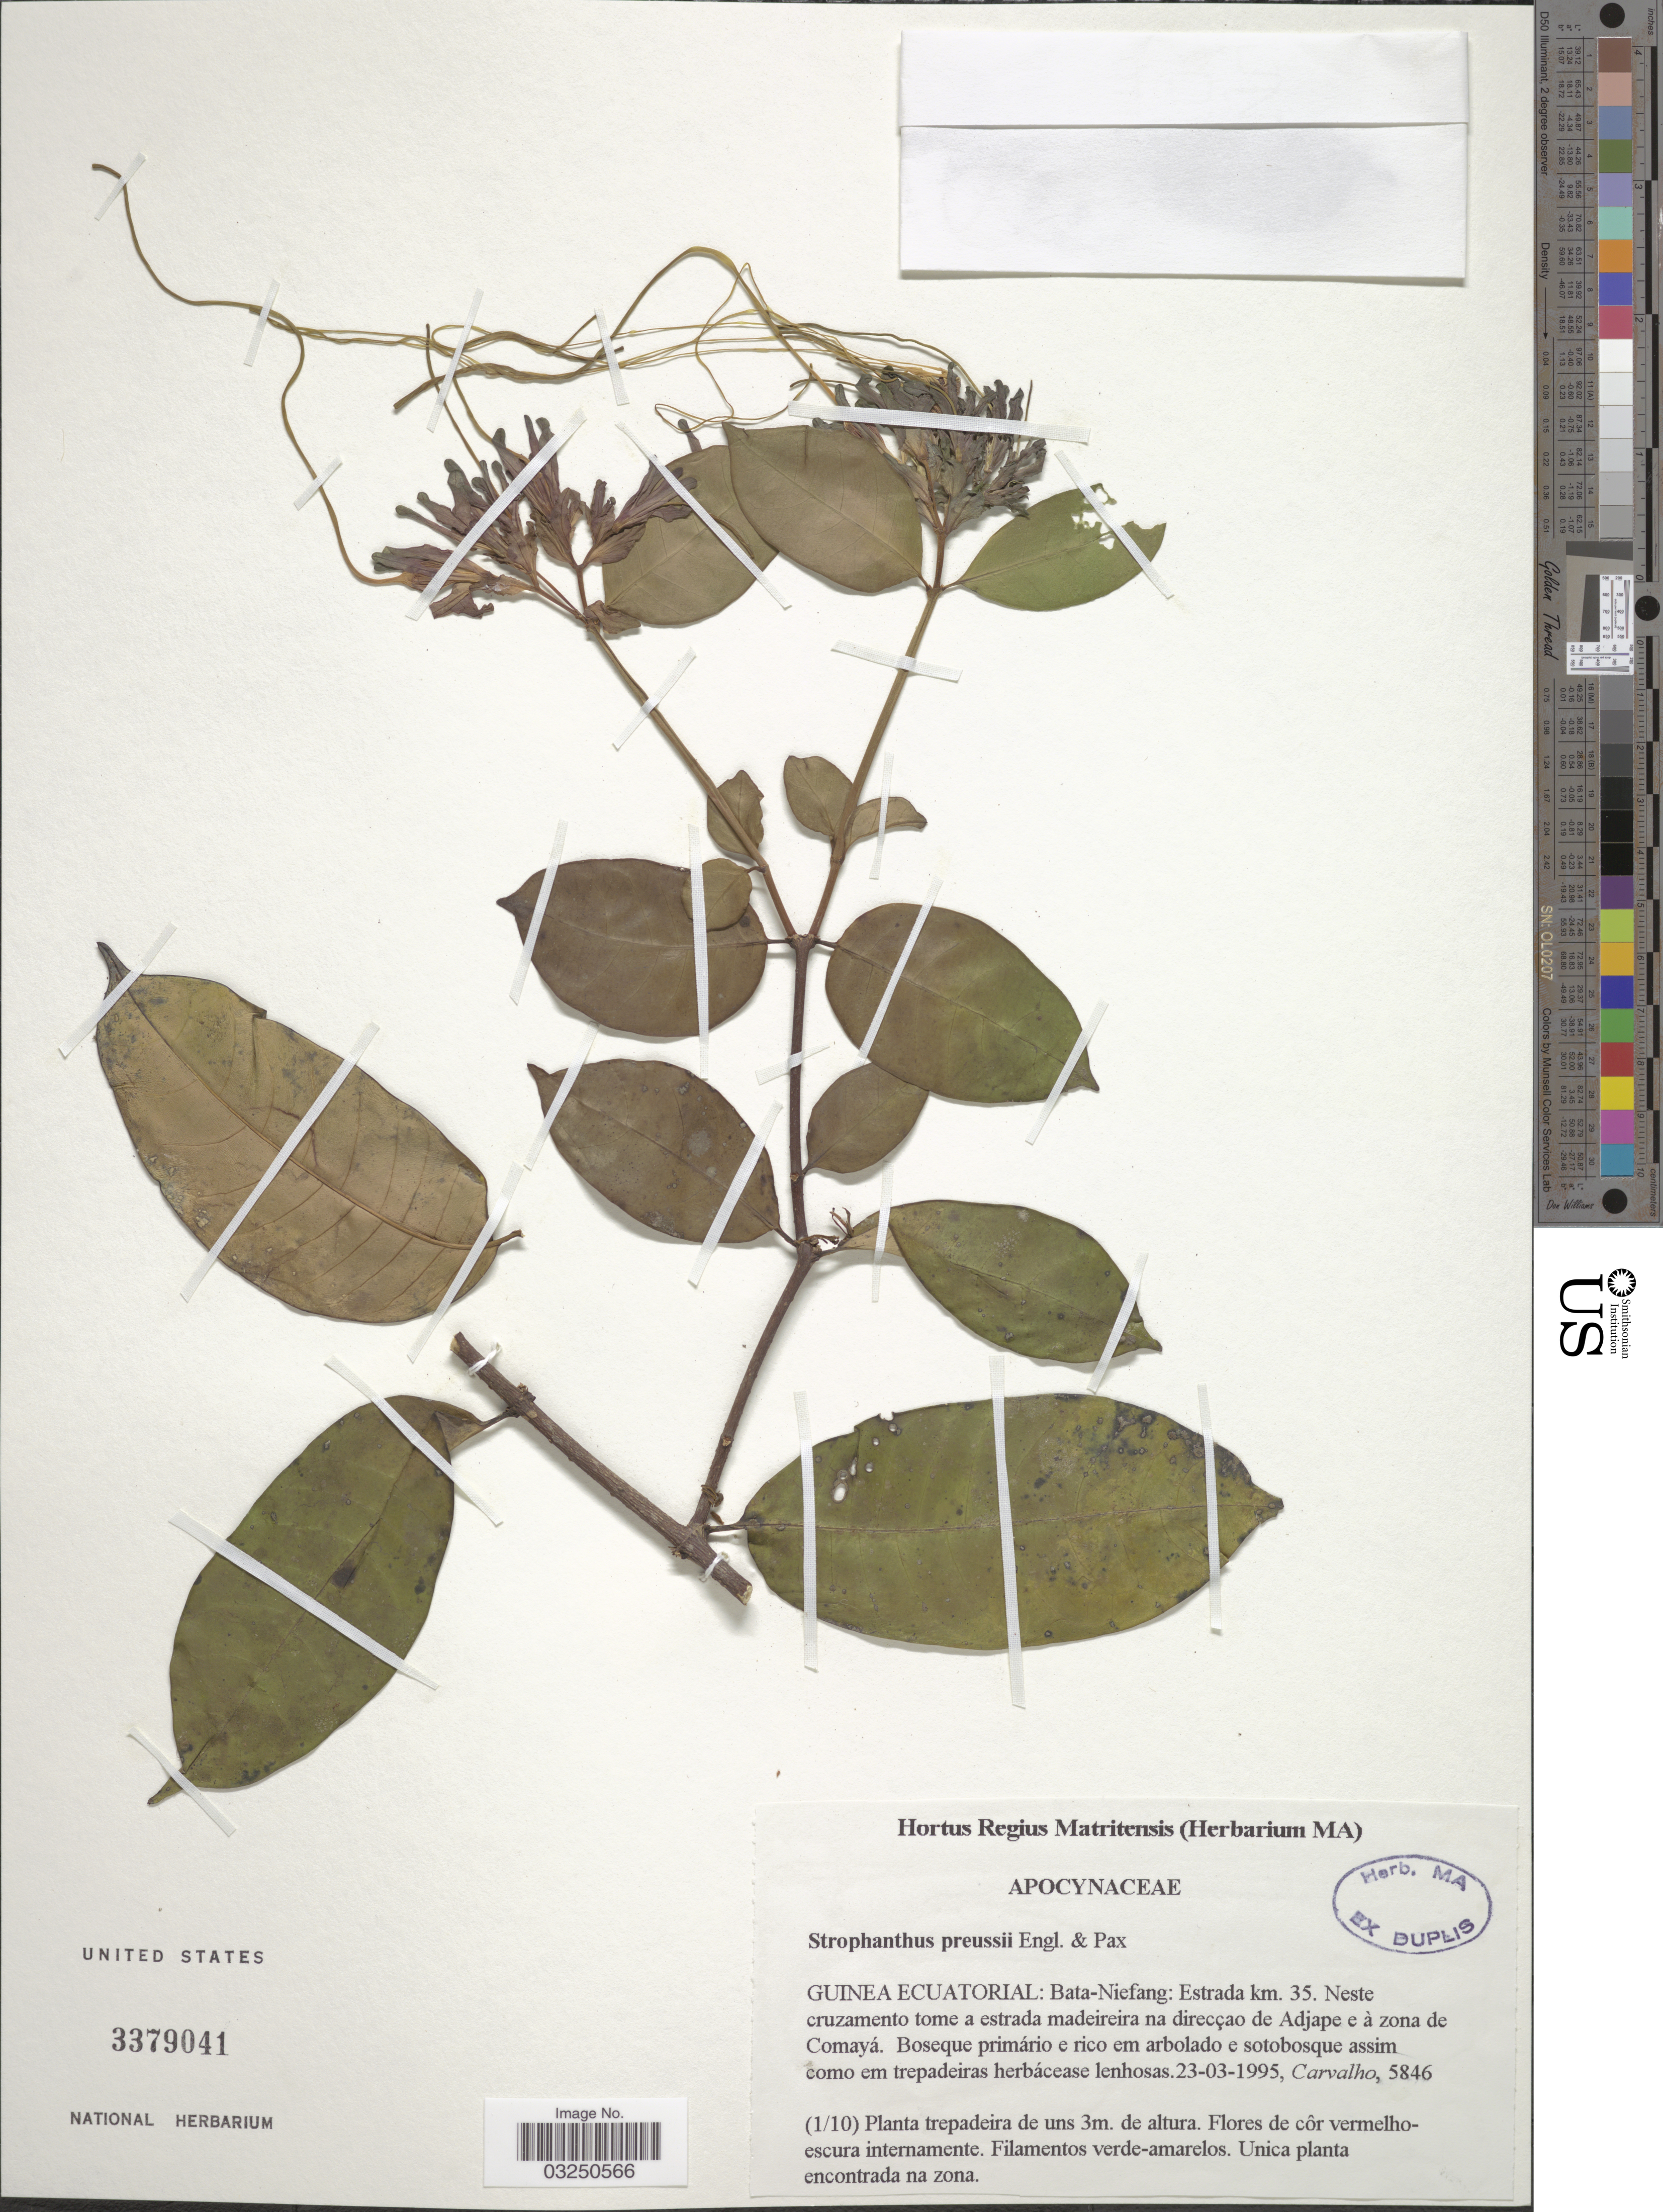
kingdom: Plantae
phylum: Tracheophyta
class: Magnoliopsida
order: Gentianales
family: Apocynaceae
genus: Strophanthus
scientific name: Strophanthus preussii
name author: Engl. & Pax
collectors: Carvalho, --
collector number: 5846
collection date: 1995-03-23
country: Equatorial Guinea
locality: Guinea Ecuatorial: Bata-Niefang: Estrada km. 35. Neste cruzamento tome a estrada madeireira na direcçao de Adjape e à zona de Comayá.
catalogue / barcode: US 3379041